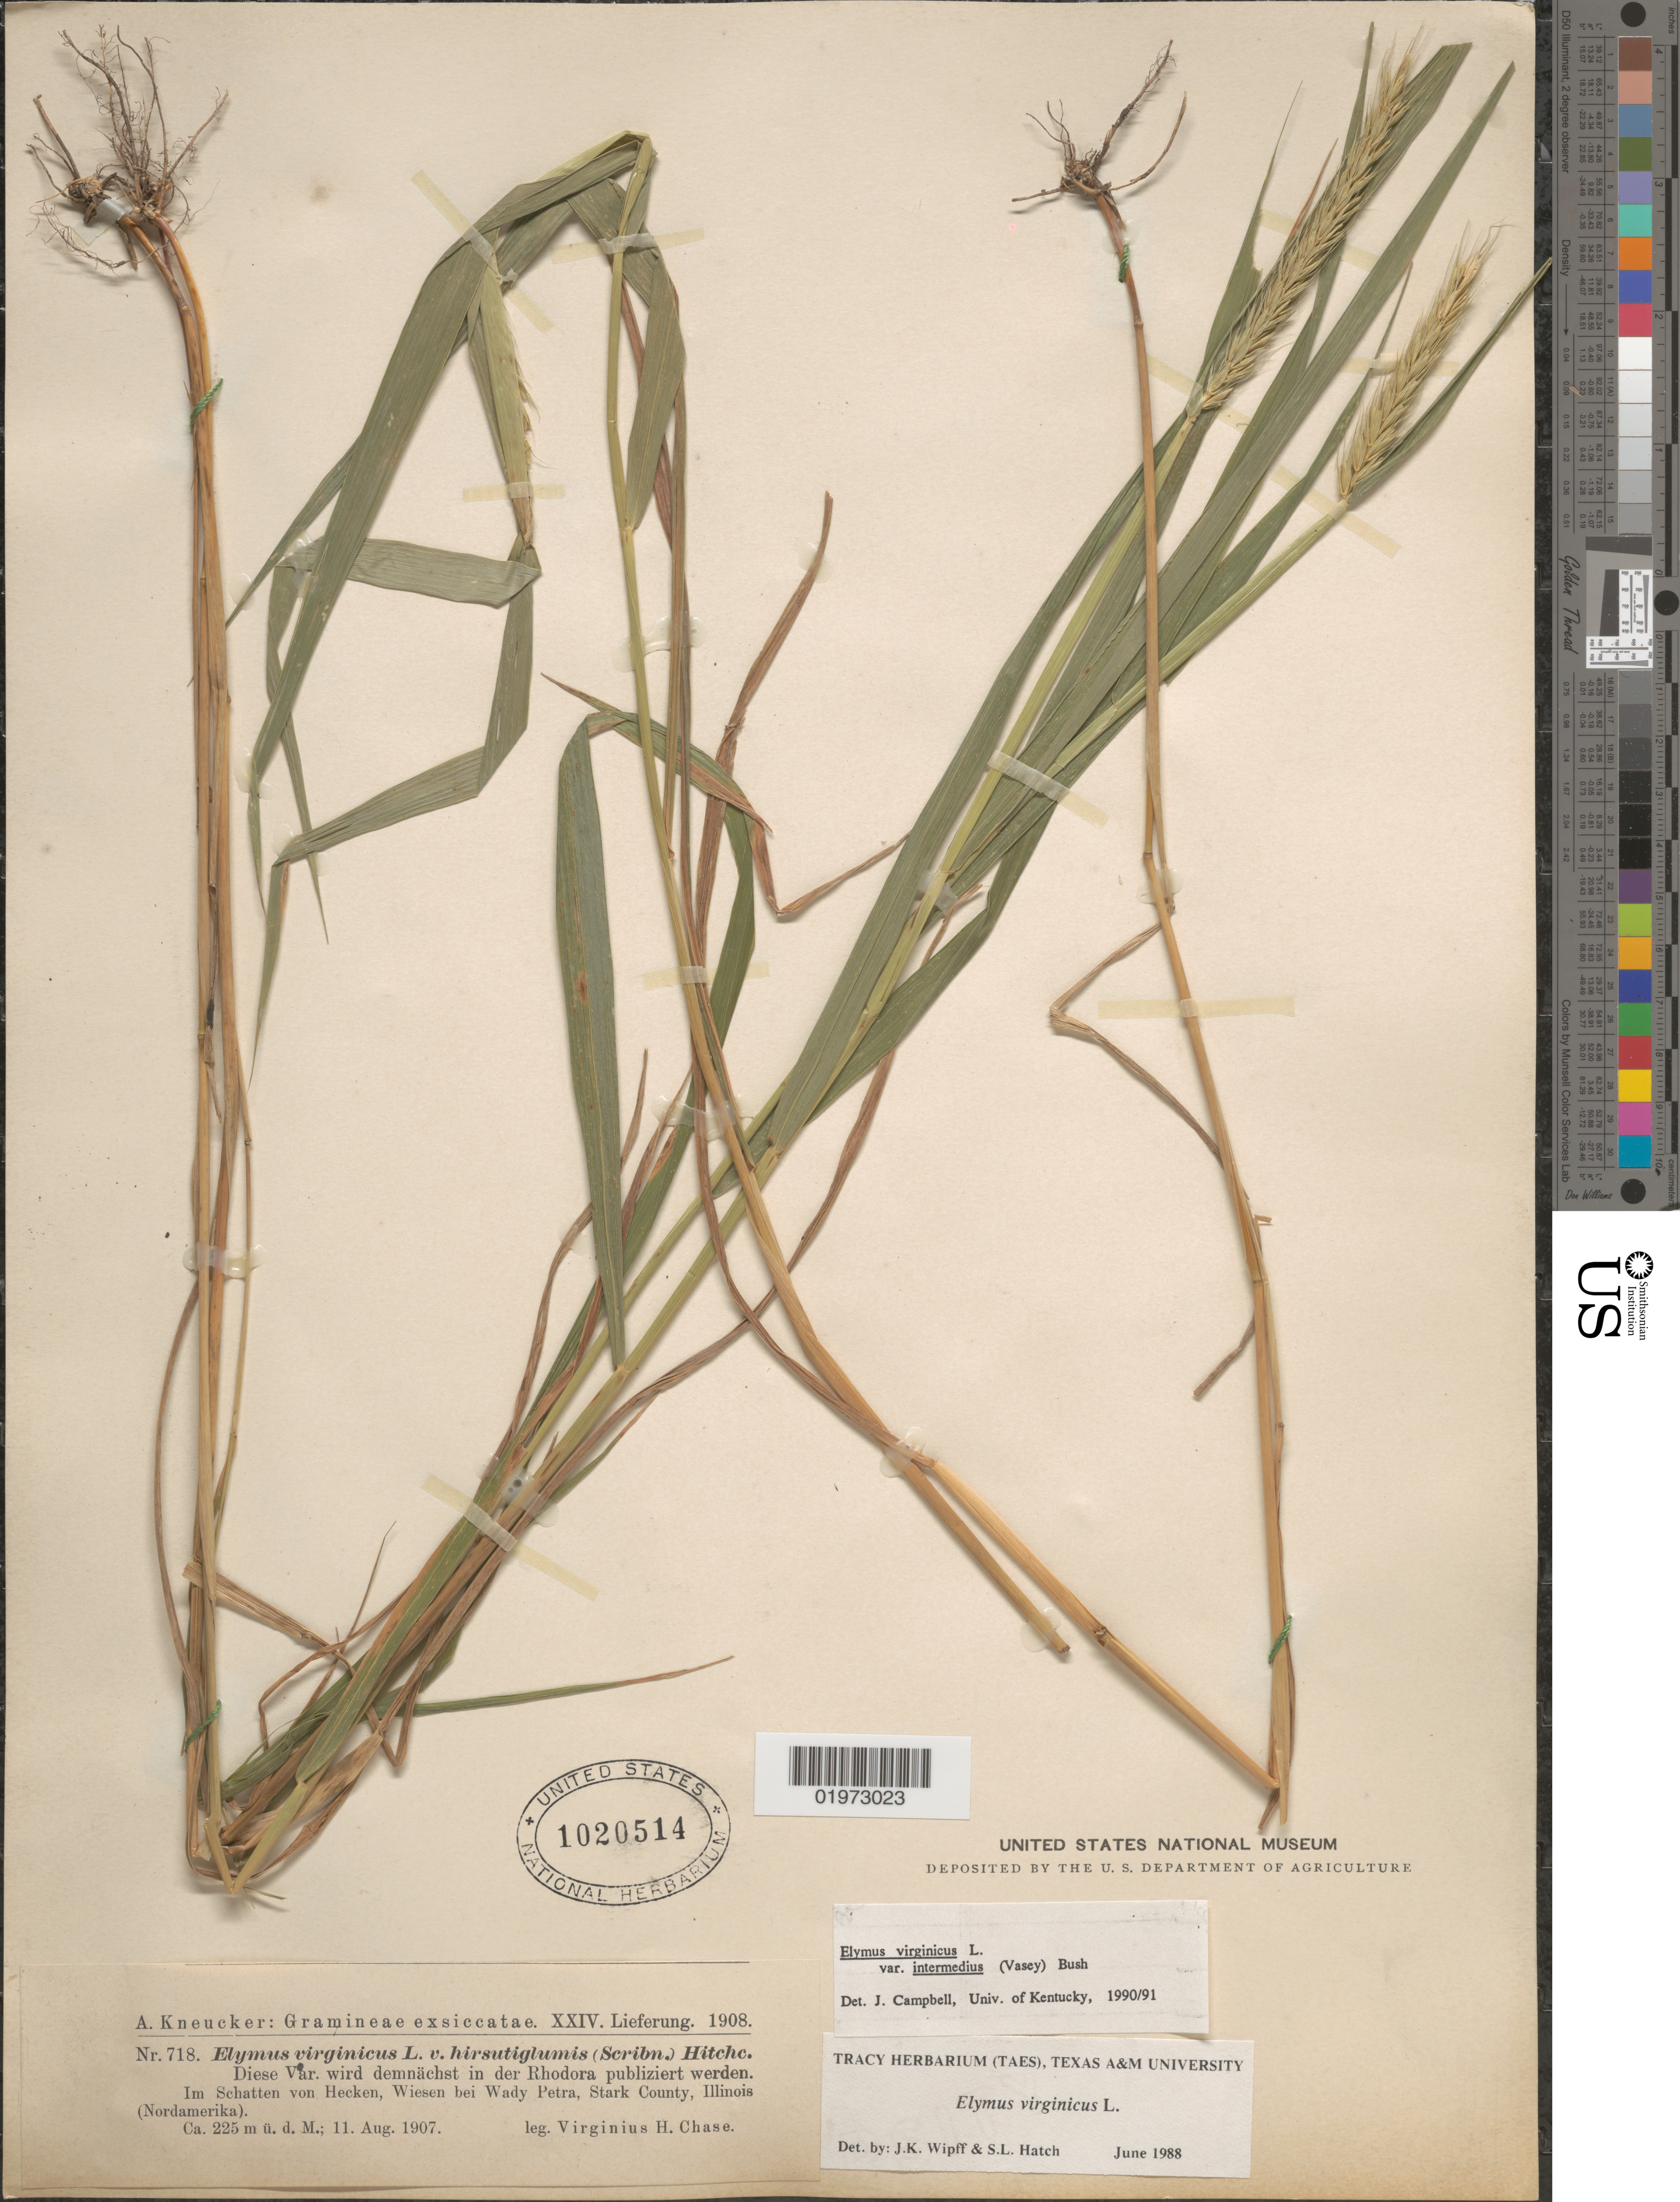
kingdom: Plantae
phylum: Tracheophyta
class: Liliopsida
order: Poales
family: Poaceae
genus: Elymus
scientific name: Elymus virginicus var. intermedius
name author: L.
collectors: V. H. Chase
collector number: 718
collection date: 1907-08-11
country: United States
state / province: Illinois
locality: Im Schatten von Hecken, Wiesen bei Wady Petra, Stark County (Nordamerika).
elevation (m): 225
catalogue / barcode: US 1020514